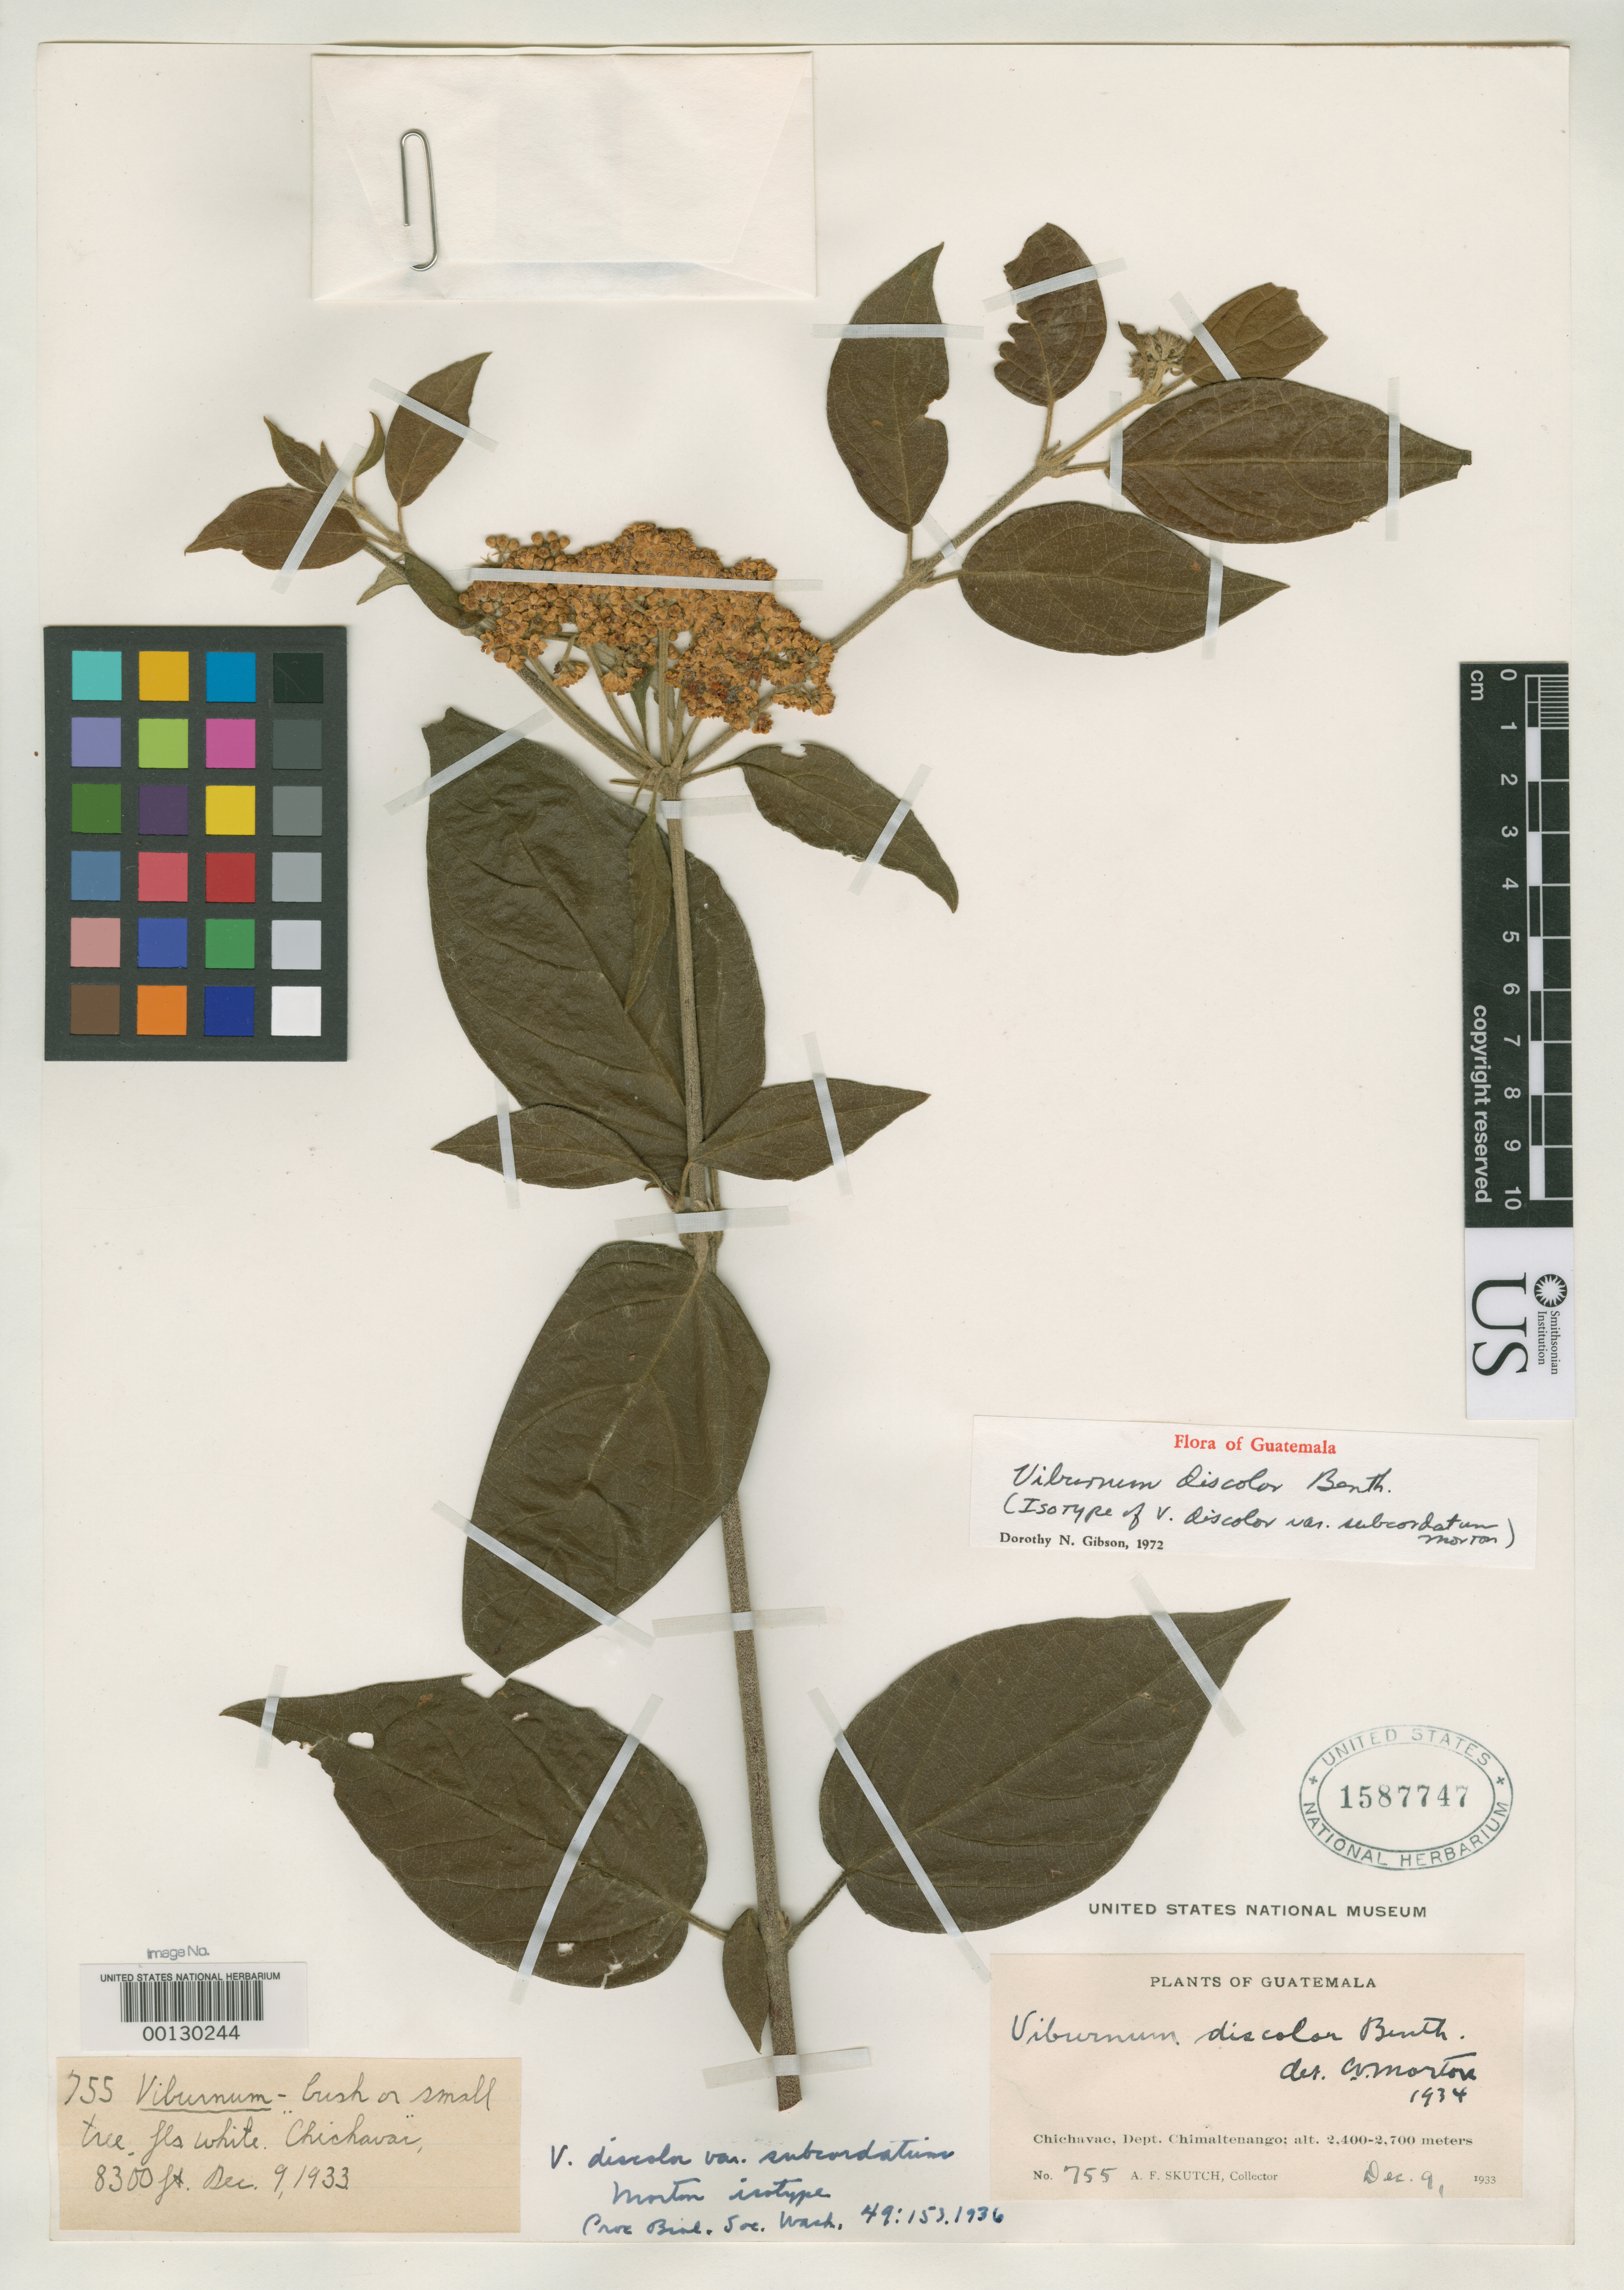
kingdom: Plantae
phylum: Tracheophyta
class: Magnoliopsida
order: Dipsacales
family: Viburnaceae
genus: Viburnum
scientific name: Viburnum discolor var. subcordatum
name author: C.V. Morton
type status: Isotype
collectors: A. F. Skutch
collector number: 755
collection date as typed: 09 Dec 1933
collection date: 1933-12-09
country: Guatemala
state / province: Chimaltenango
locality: Chichavac.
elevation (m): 2400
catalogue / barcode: US 1587747